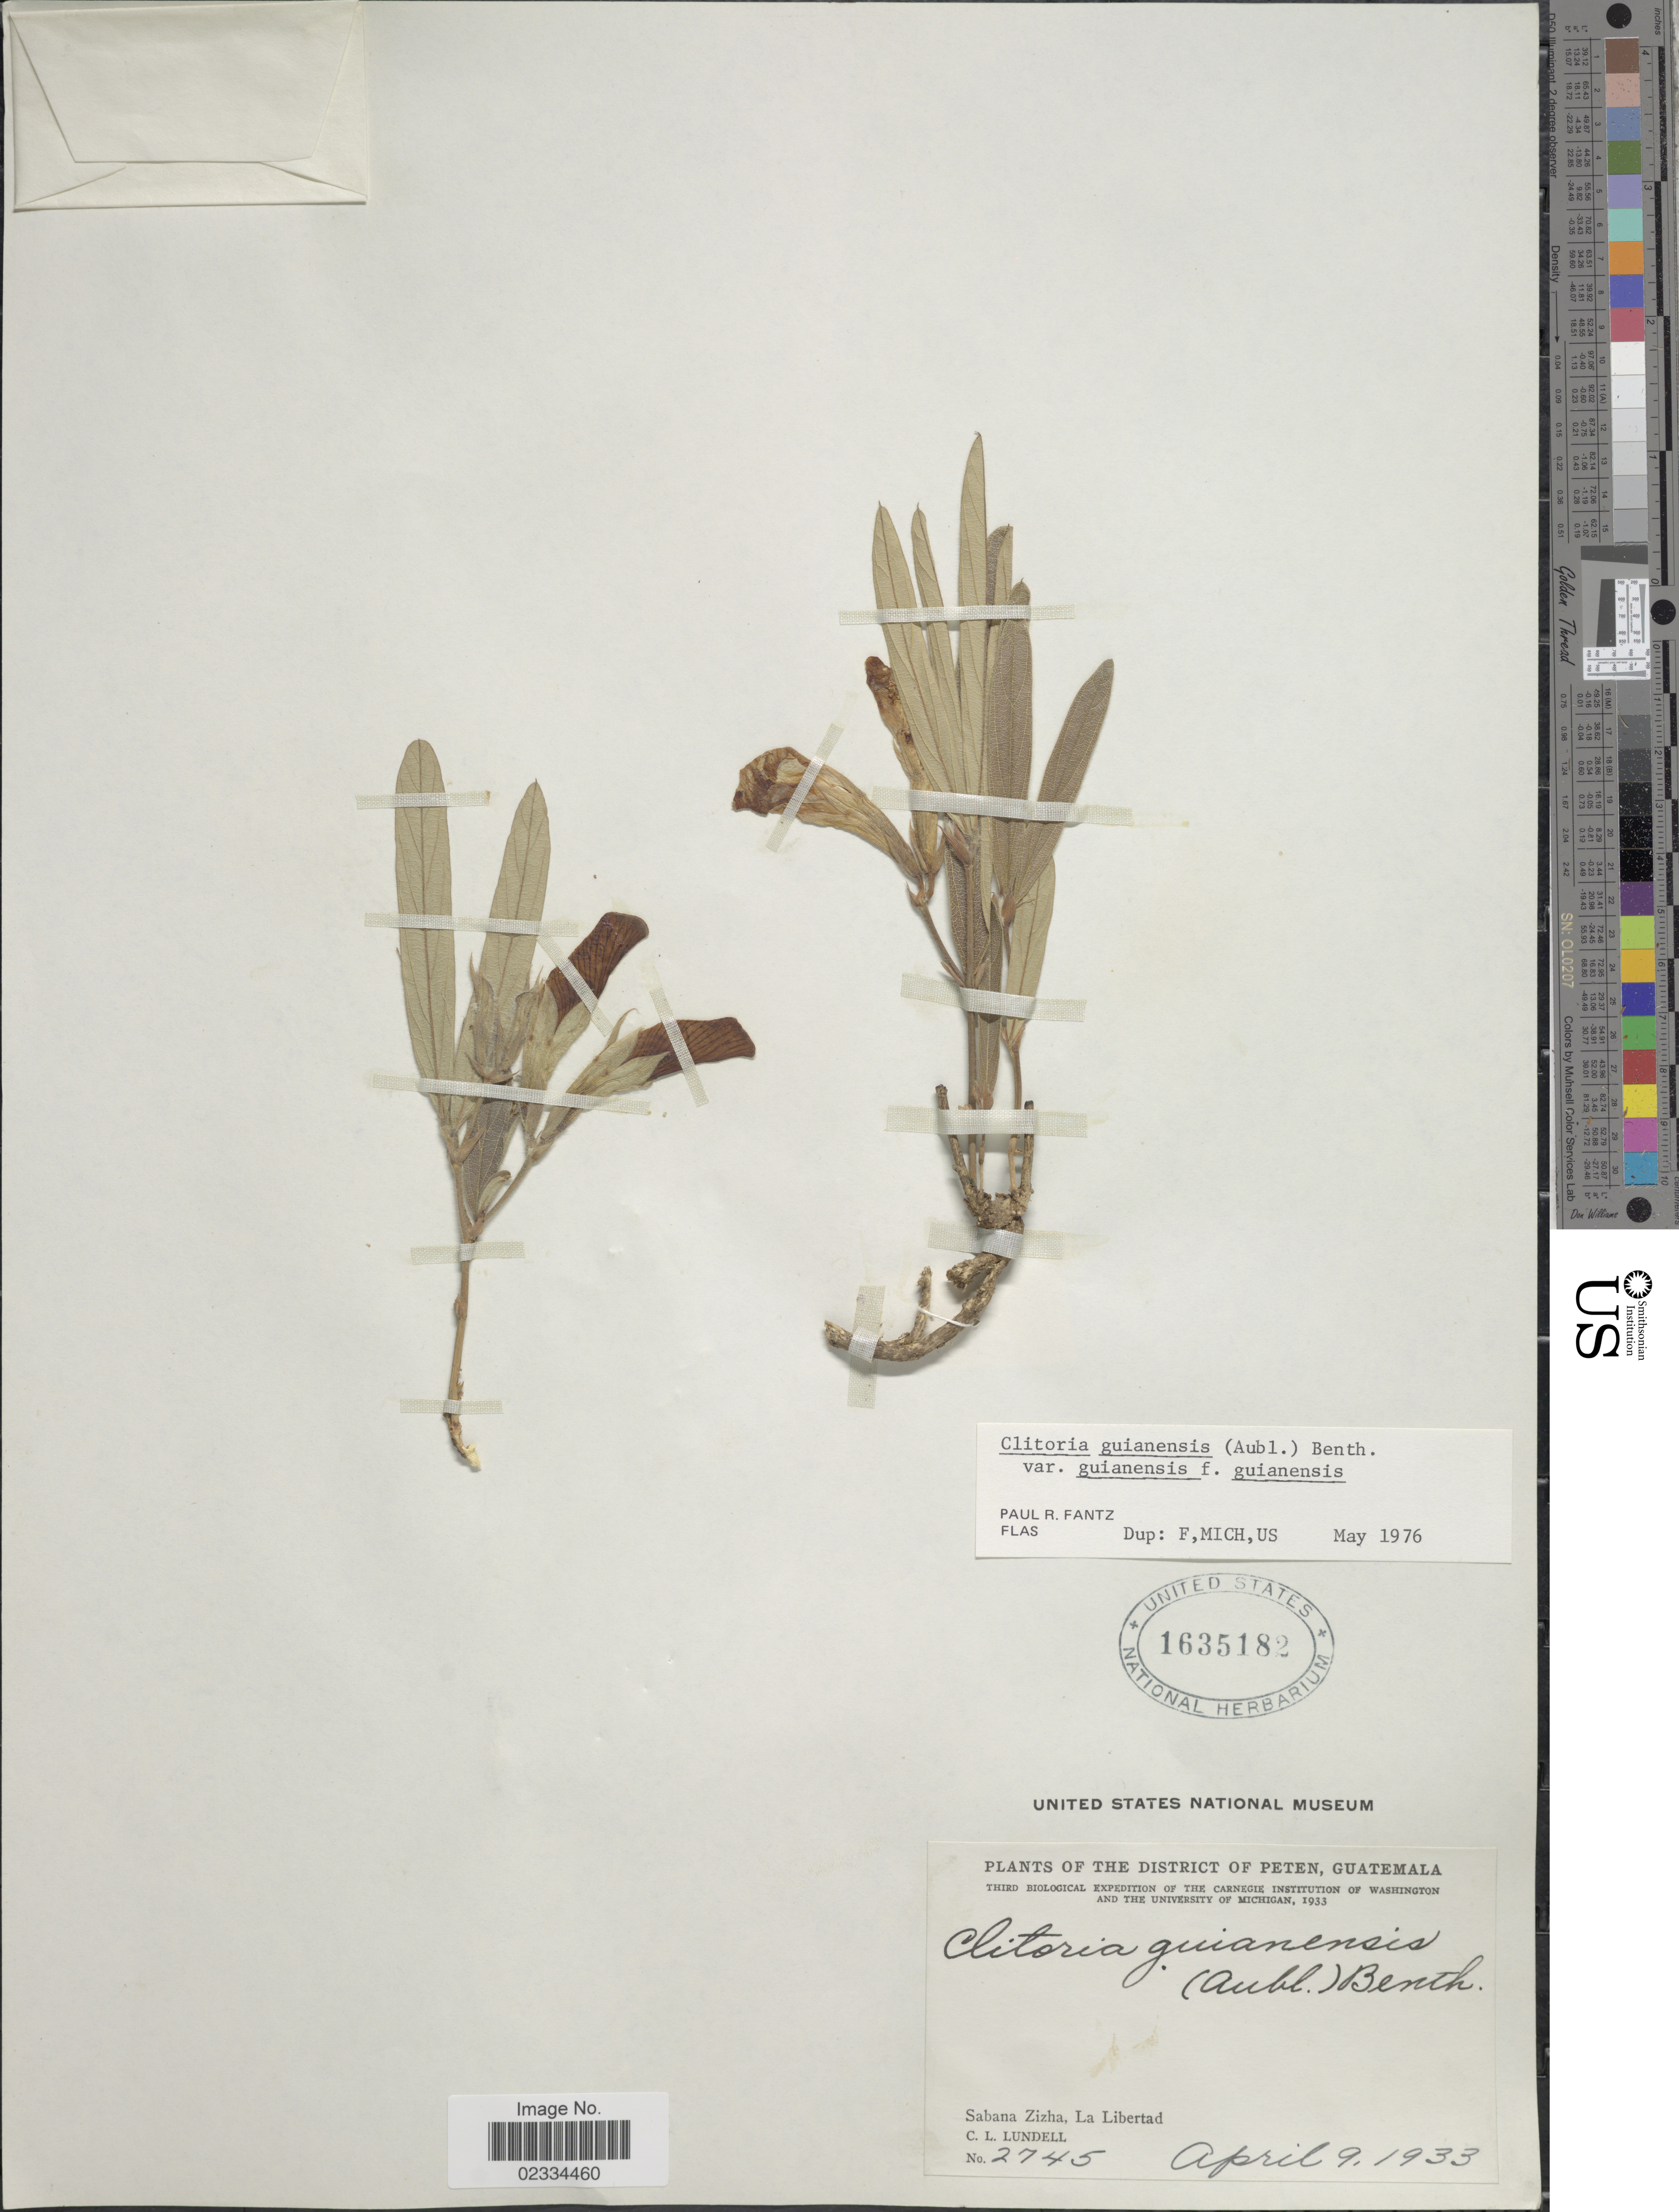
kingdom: Plantae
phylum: Tracheophyta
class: Magnoliopsida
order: Fabales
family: Fabaceae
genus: Clitoria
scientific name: Clitoria guianensis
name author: (Aubl.) Benth.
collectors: C. L. Lundell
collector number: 2745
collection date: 1933-04-09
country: Guatemala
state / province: El Petén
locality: Sabana Zizha, La Libertad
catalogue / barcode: US 1635182